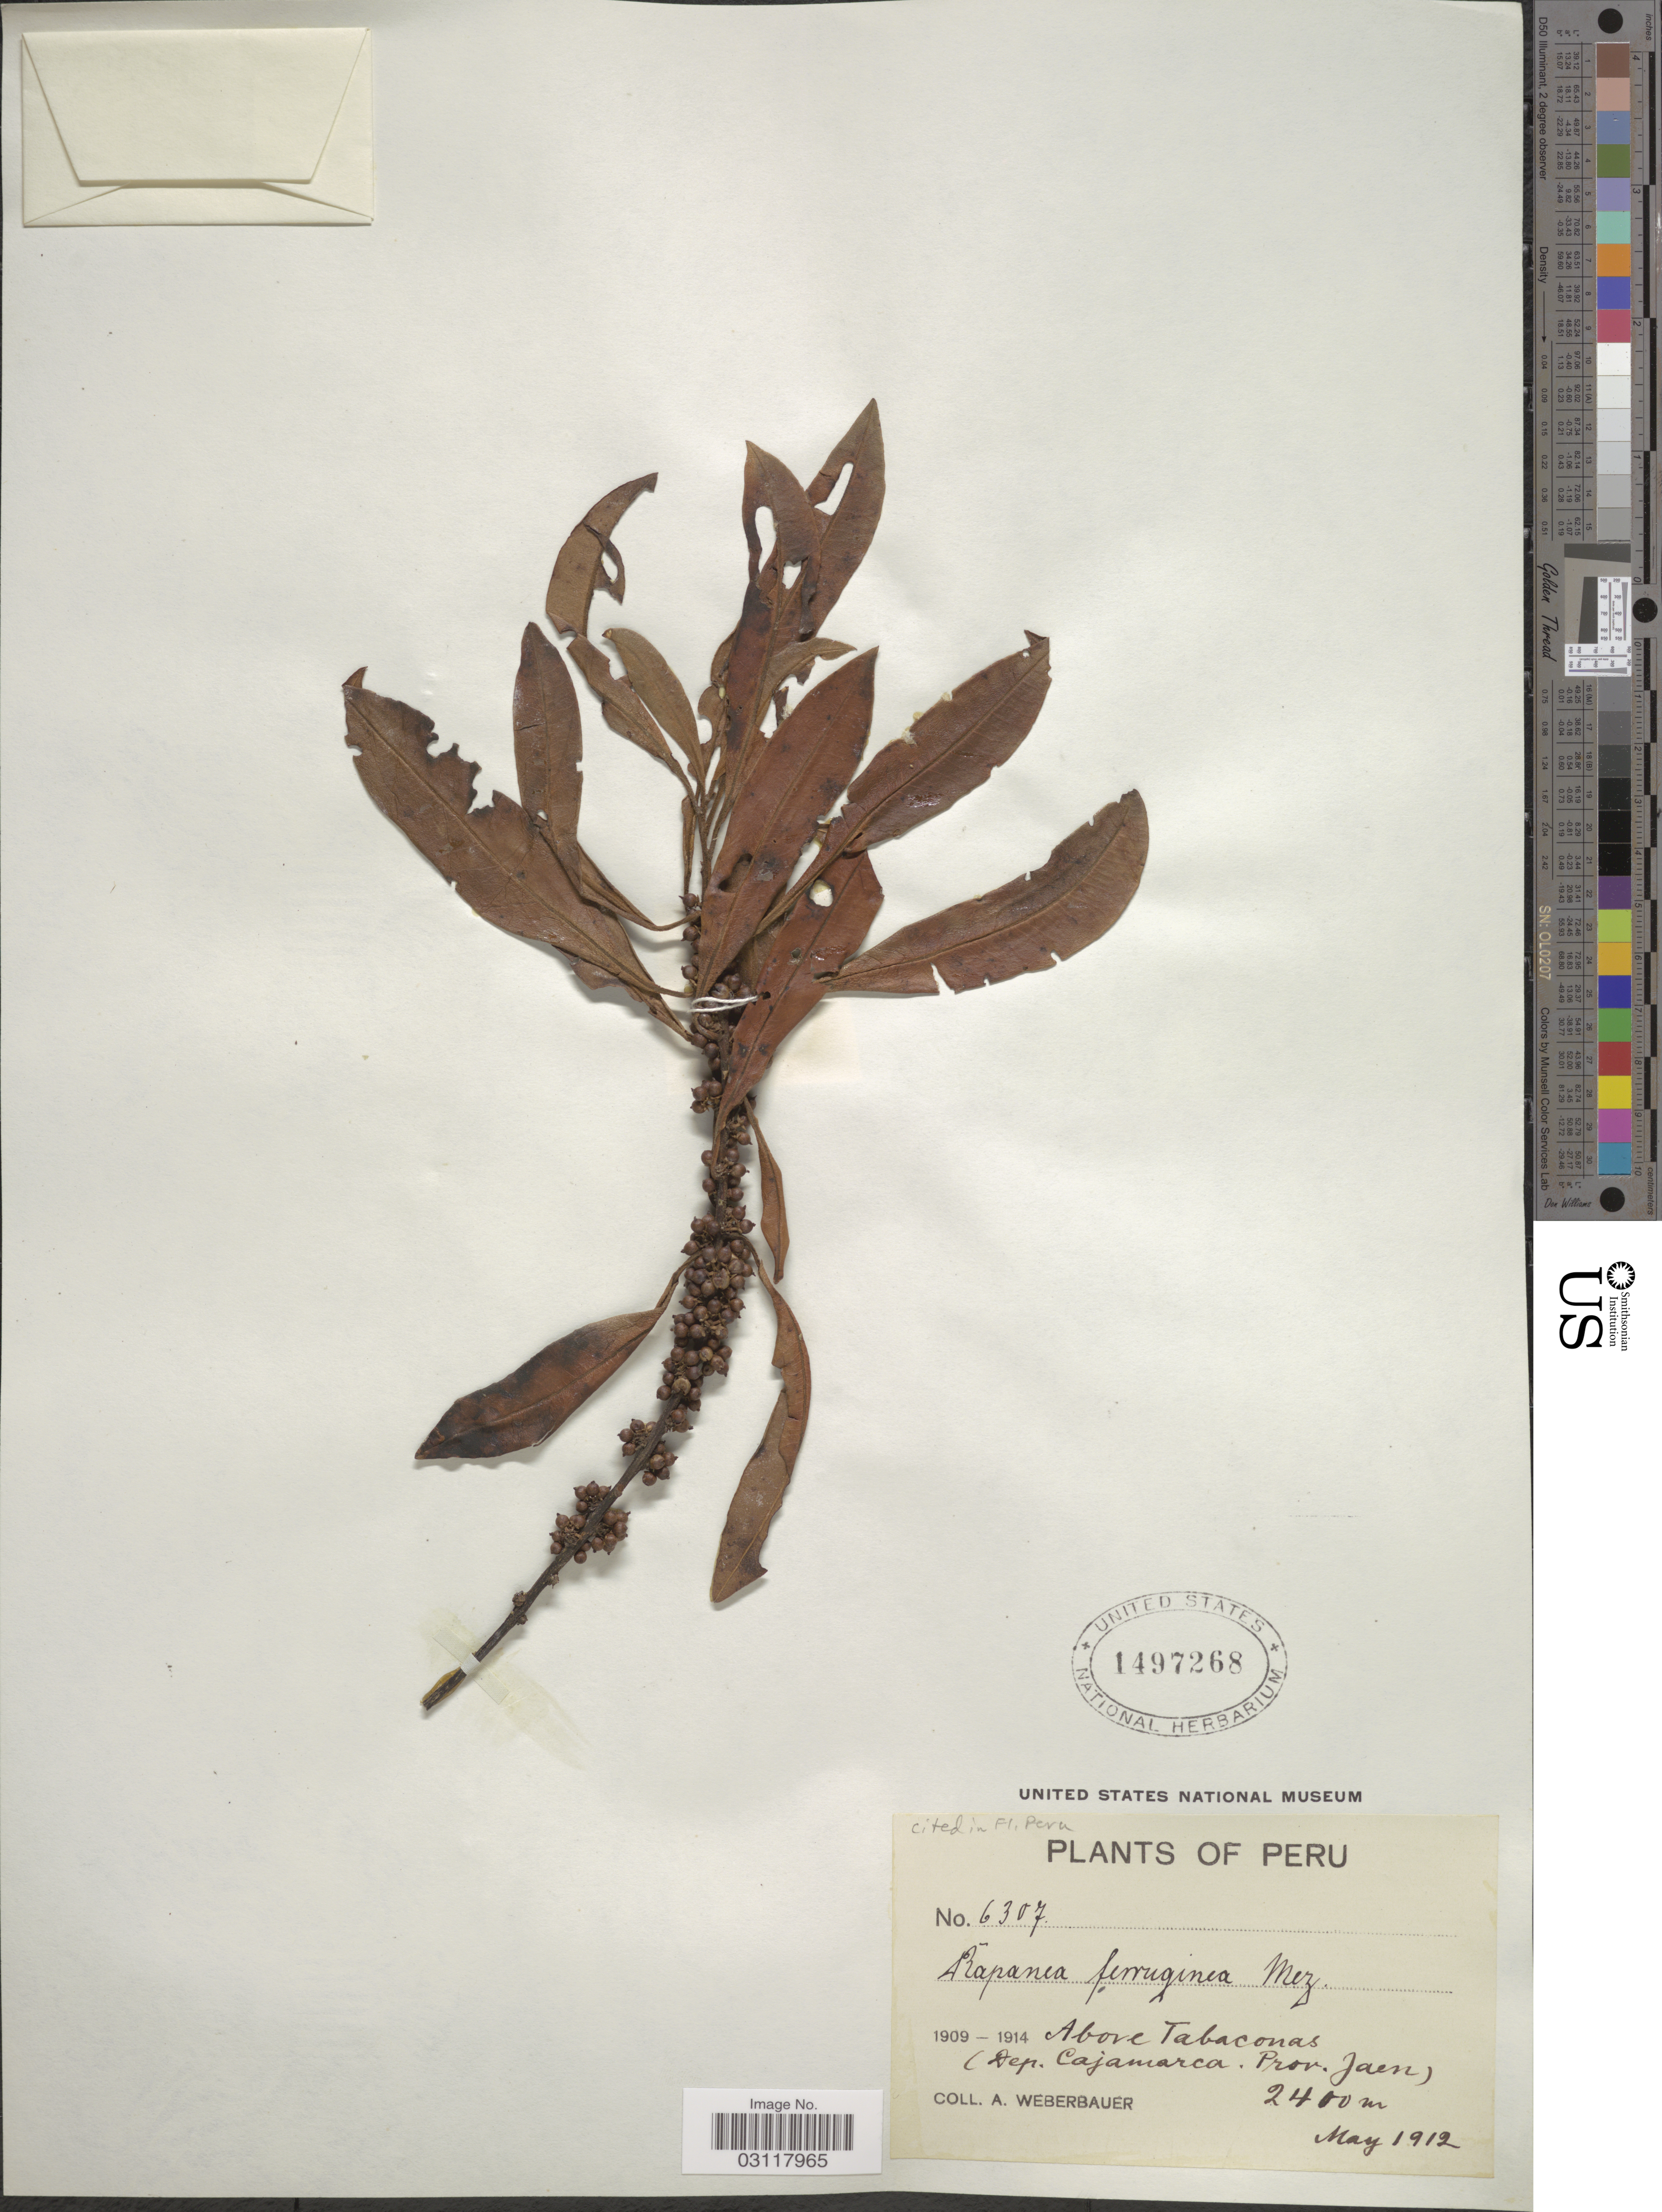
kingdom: Plantae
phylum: Tracheophyta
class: Magnoliopsida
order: Ericales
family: Primulaceae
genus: Rapanea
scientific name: Rapanea ferruginea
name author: (Ruiz & Pav.) Mez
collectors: A. Weberbauer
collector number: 6307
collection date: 1912-05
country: Peru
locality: Above Tabaconas (Dep. Cajamarca. Prov. Jaen).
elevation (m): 2400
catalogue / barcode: US 1497268